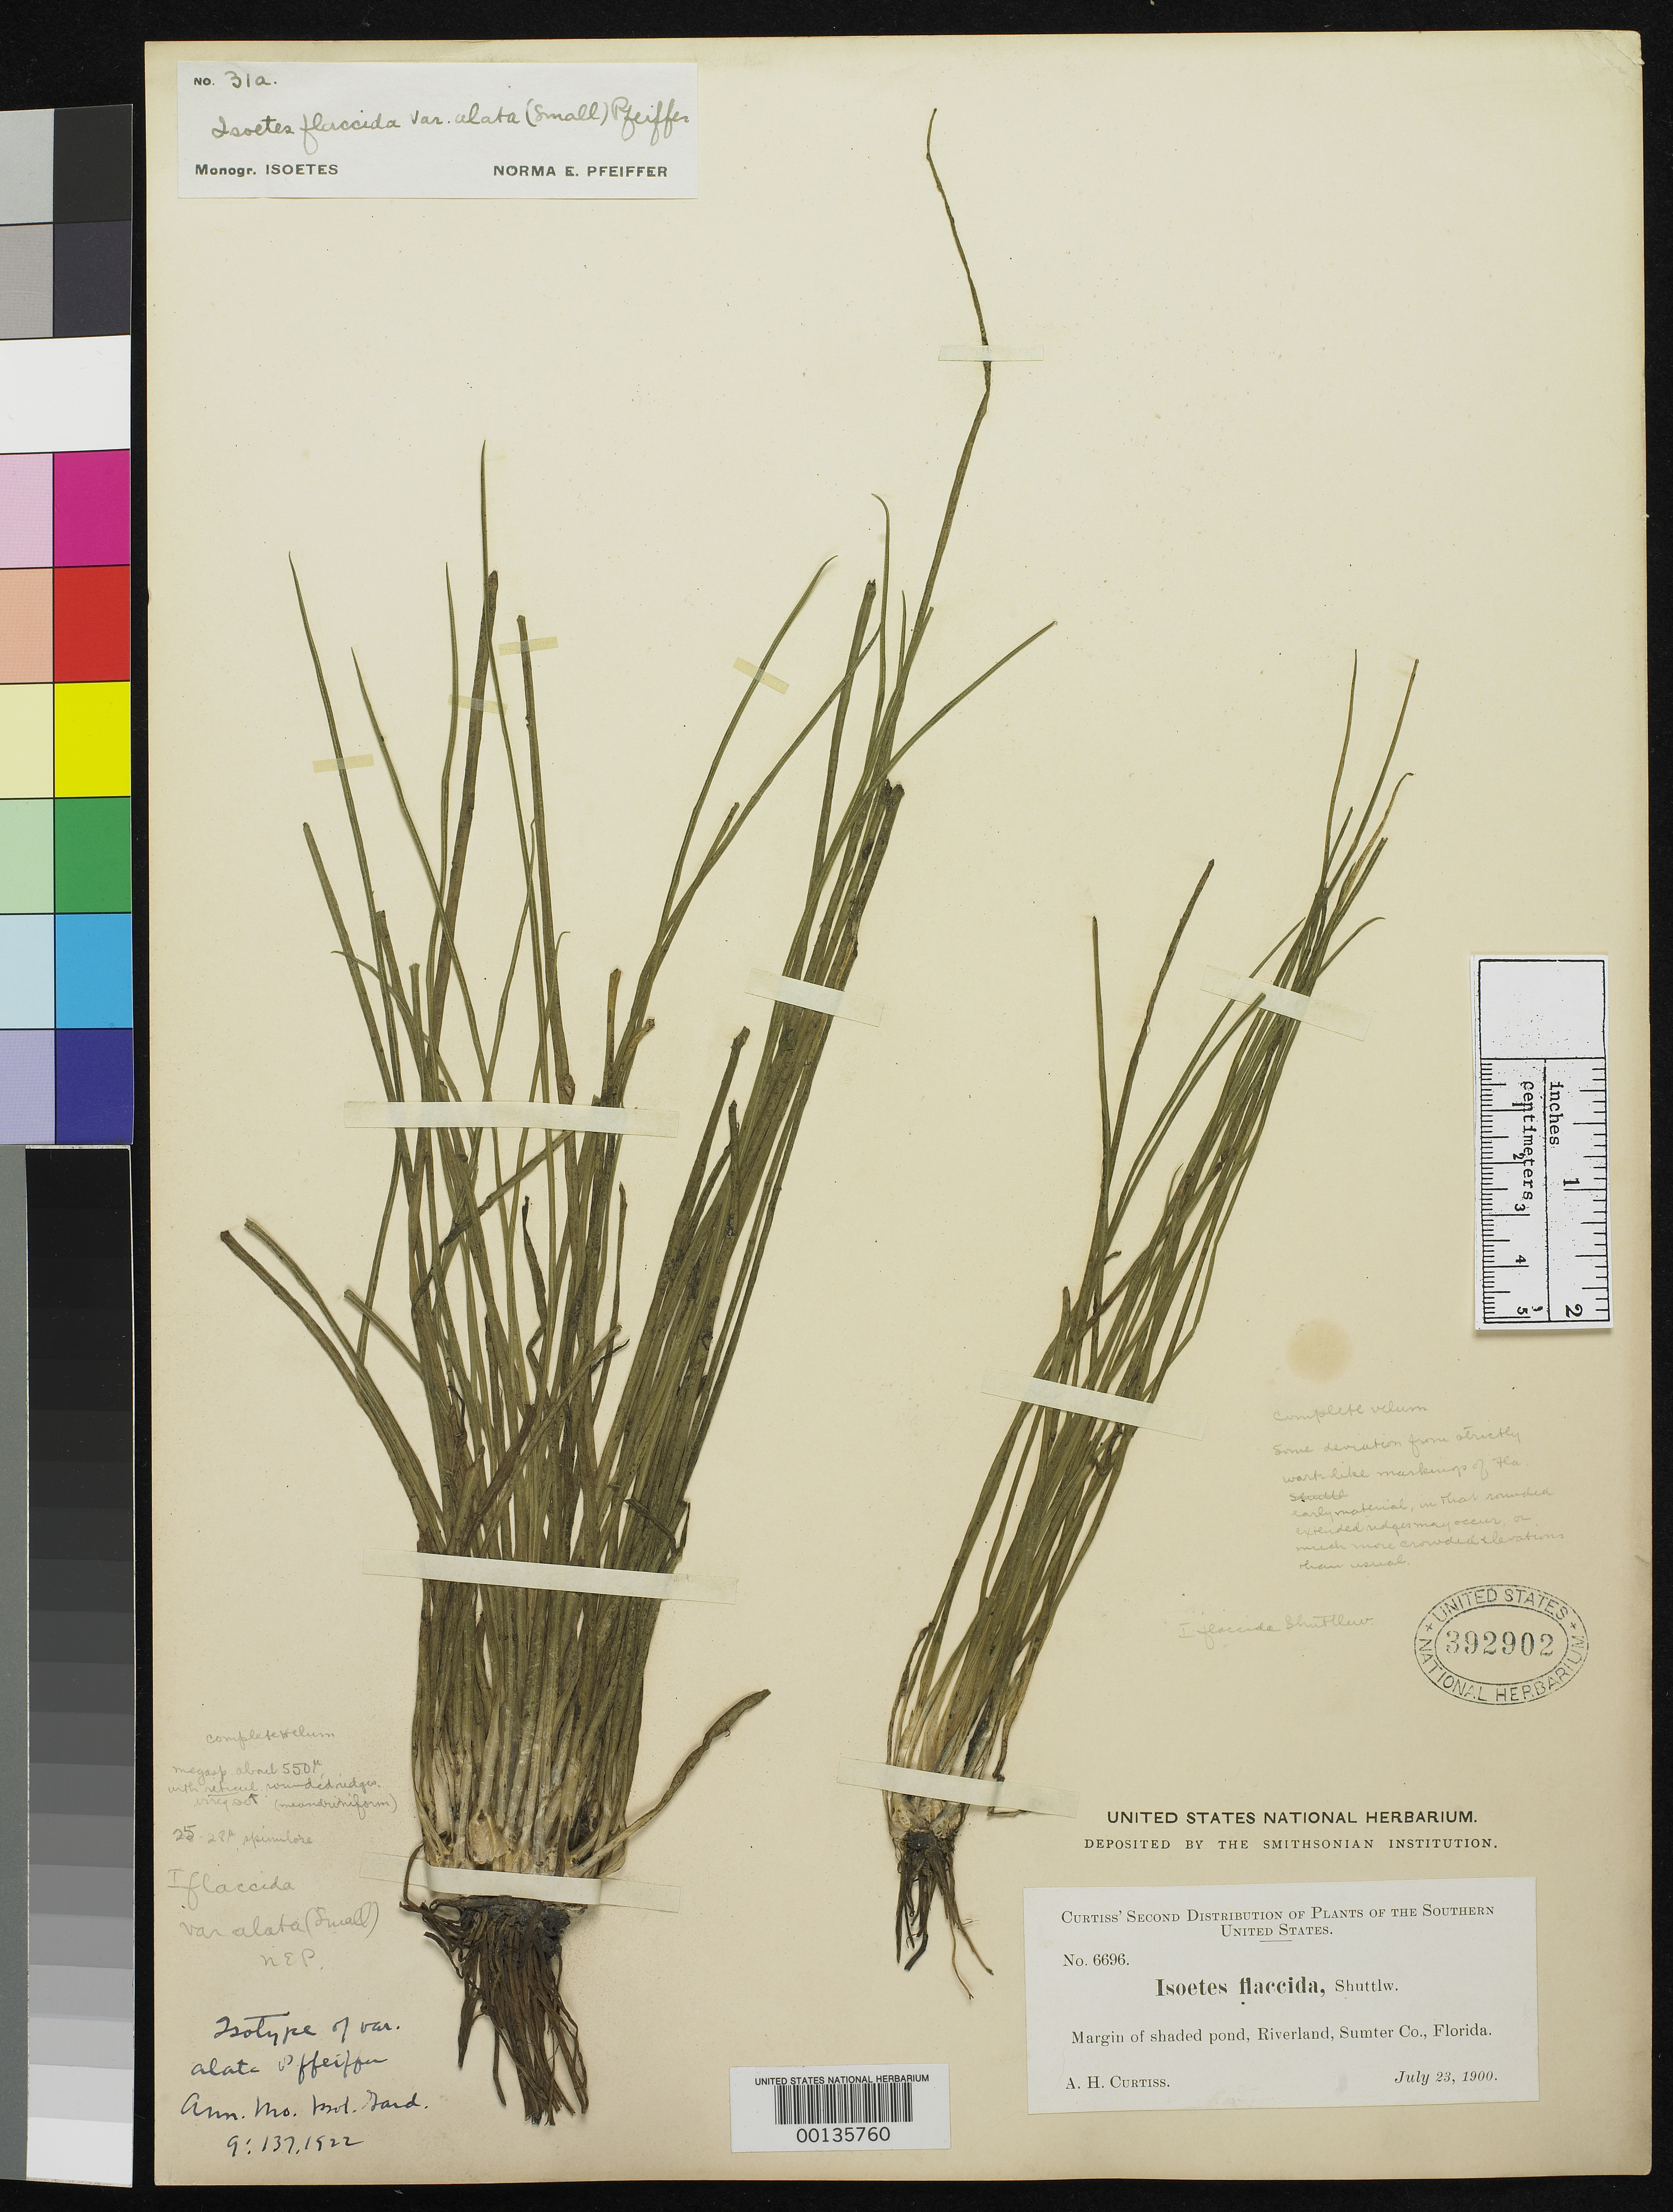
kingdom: Plantae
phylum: Tracheophyta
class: Lycopodiopsida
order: Isoetales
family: Isoetaceae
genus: Isoetes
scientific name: Isoetes flaccida var. alata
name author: N. Pfeiff.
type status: Type Collection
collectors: A. H. Curtiss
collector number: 6696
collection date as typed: March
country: United States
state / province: Florida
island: Umbrella Key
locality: Umbrella Key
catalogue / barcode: US 392902